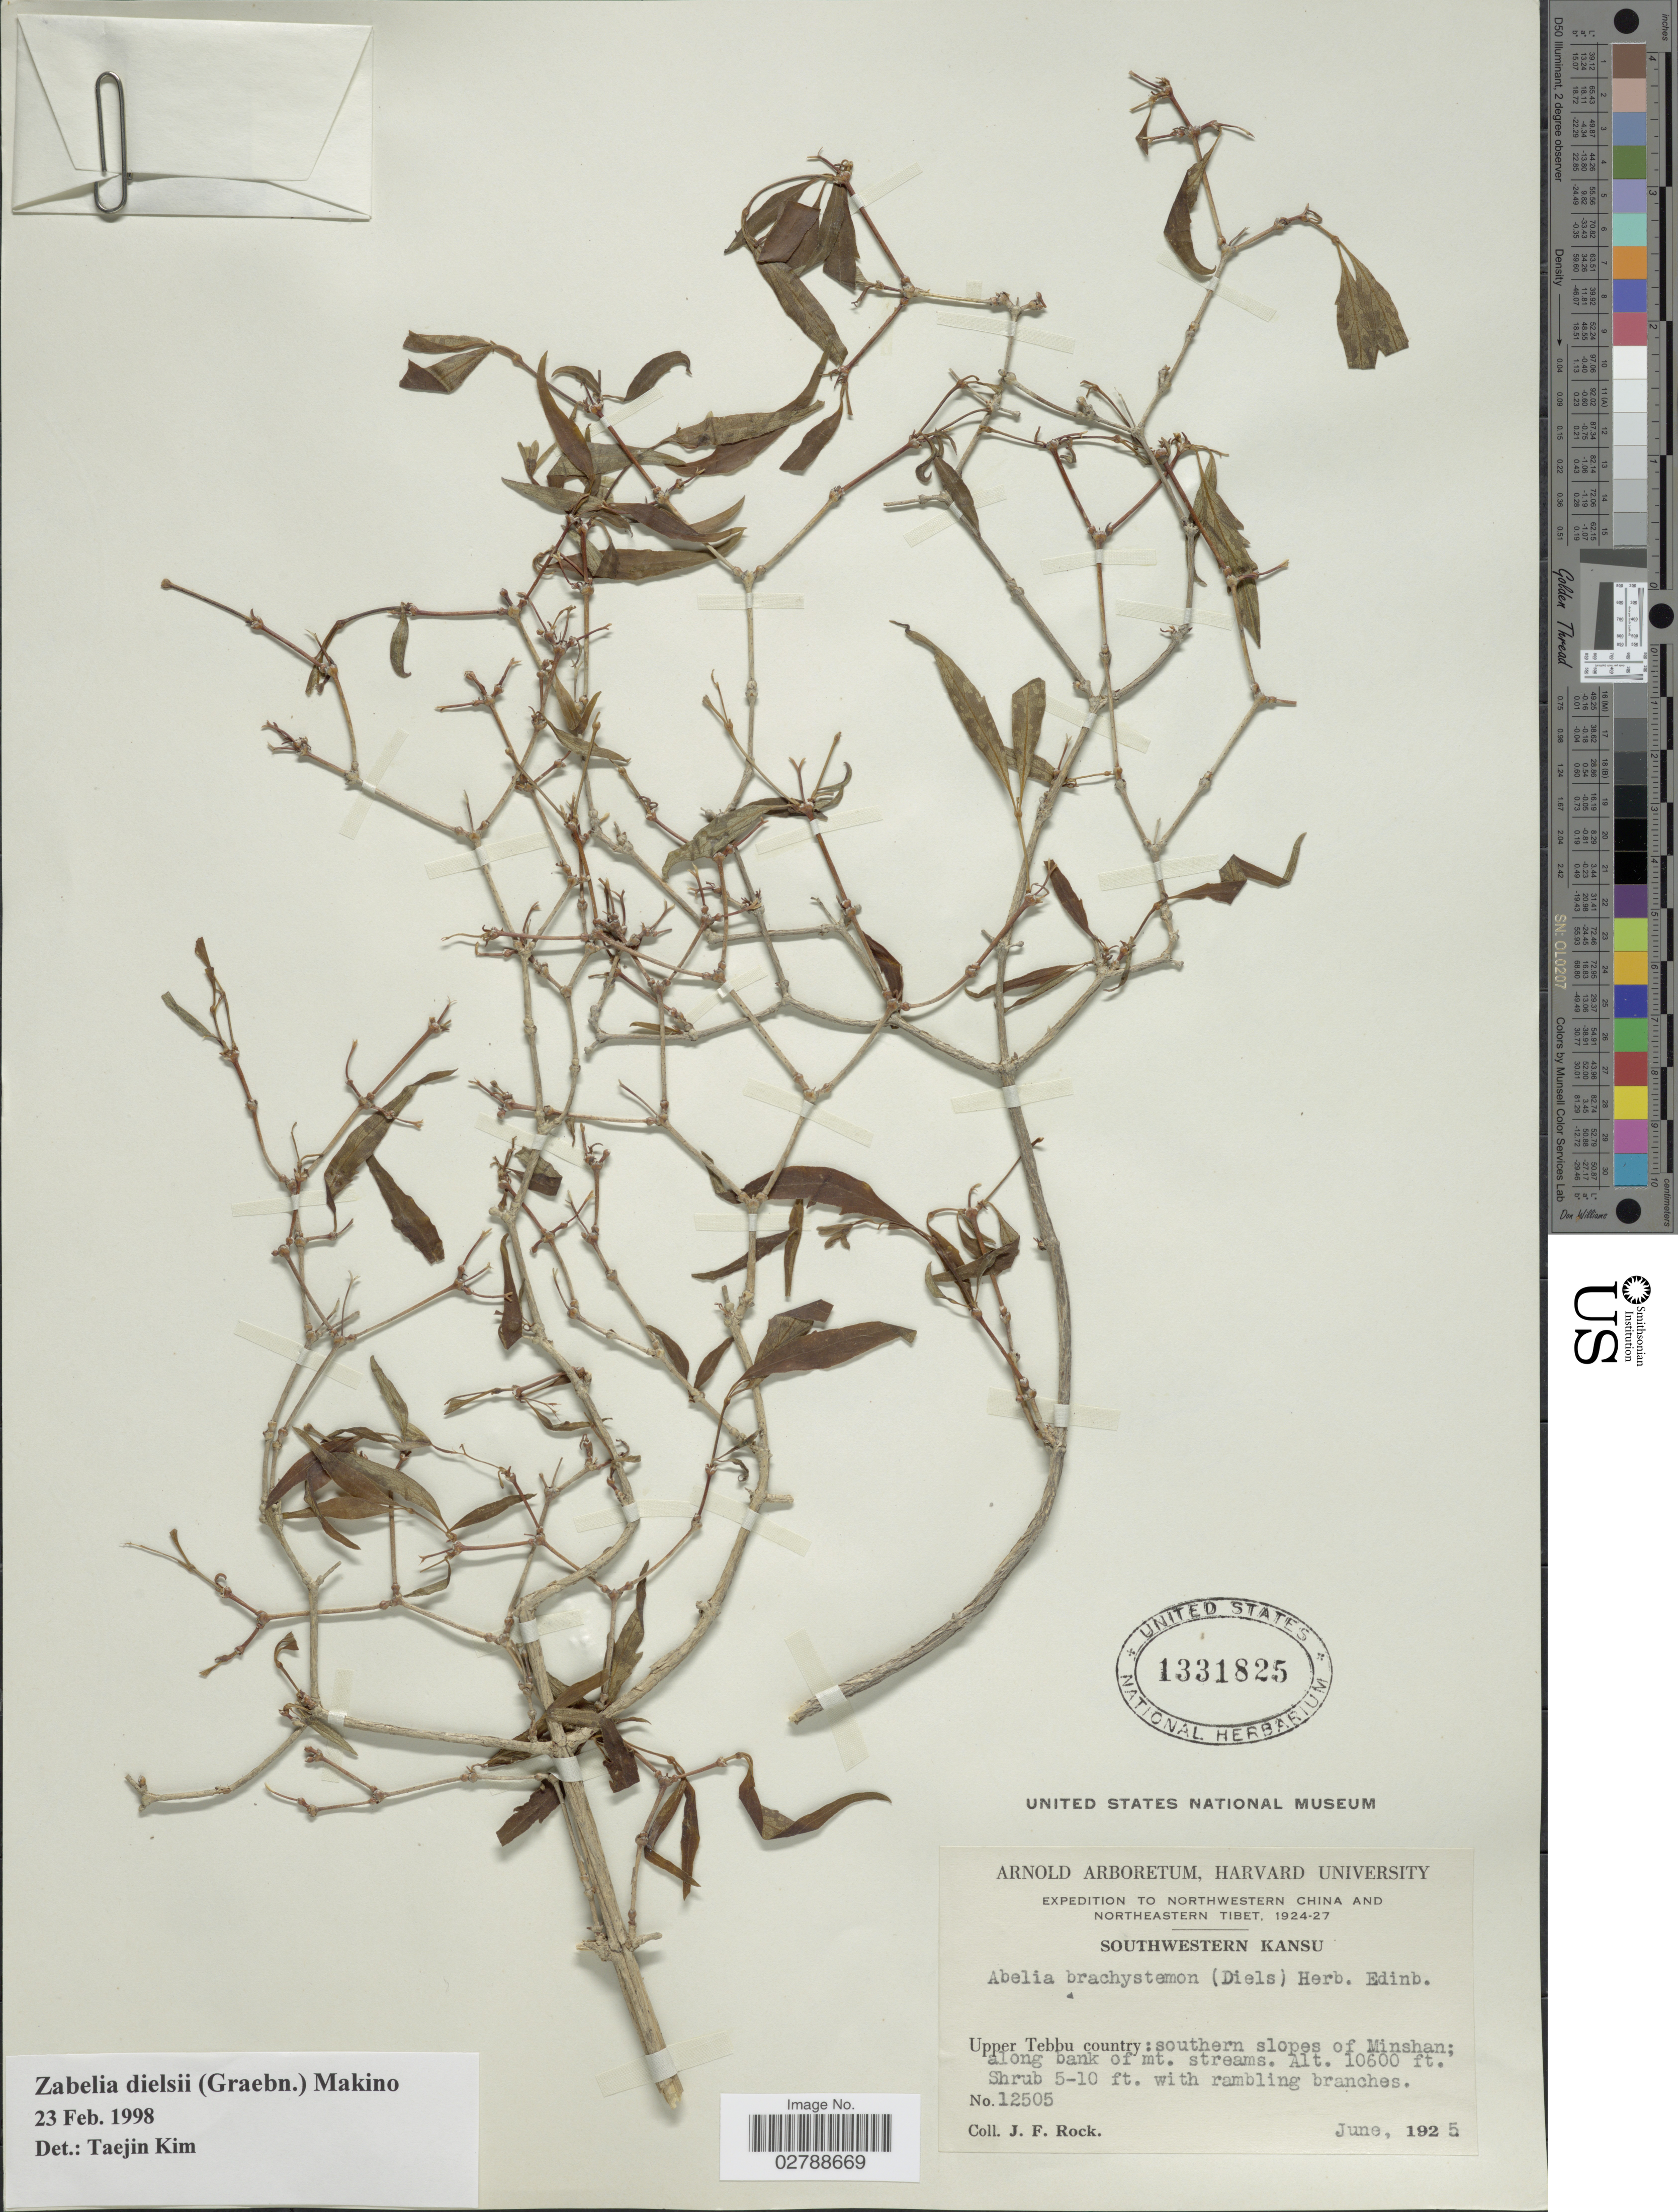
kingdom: Plantae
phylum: Tracheophyta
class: Magnoliopsida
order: Dipsacales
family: Caprifoliaceae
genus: Zabelia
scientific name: Zabelia dielsii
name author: (Graebn.) Makino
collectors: J. Rock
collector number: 12505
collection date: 1925-06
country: China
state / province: Gansu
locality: Northwestern China and Northeastern Tibet. Upper Tebbu country: southern slopes of Minshan; along bank of mt. streams.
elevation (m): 3231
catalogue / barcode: US 1331825